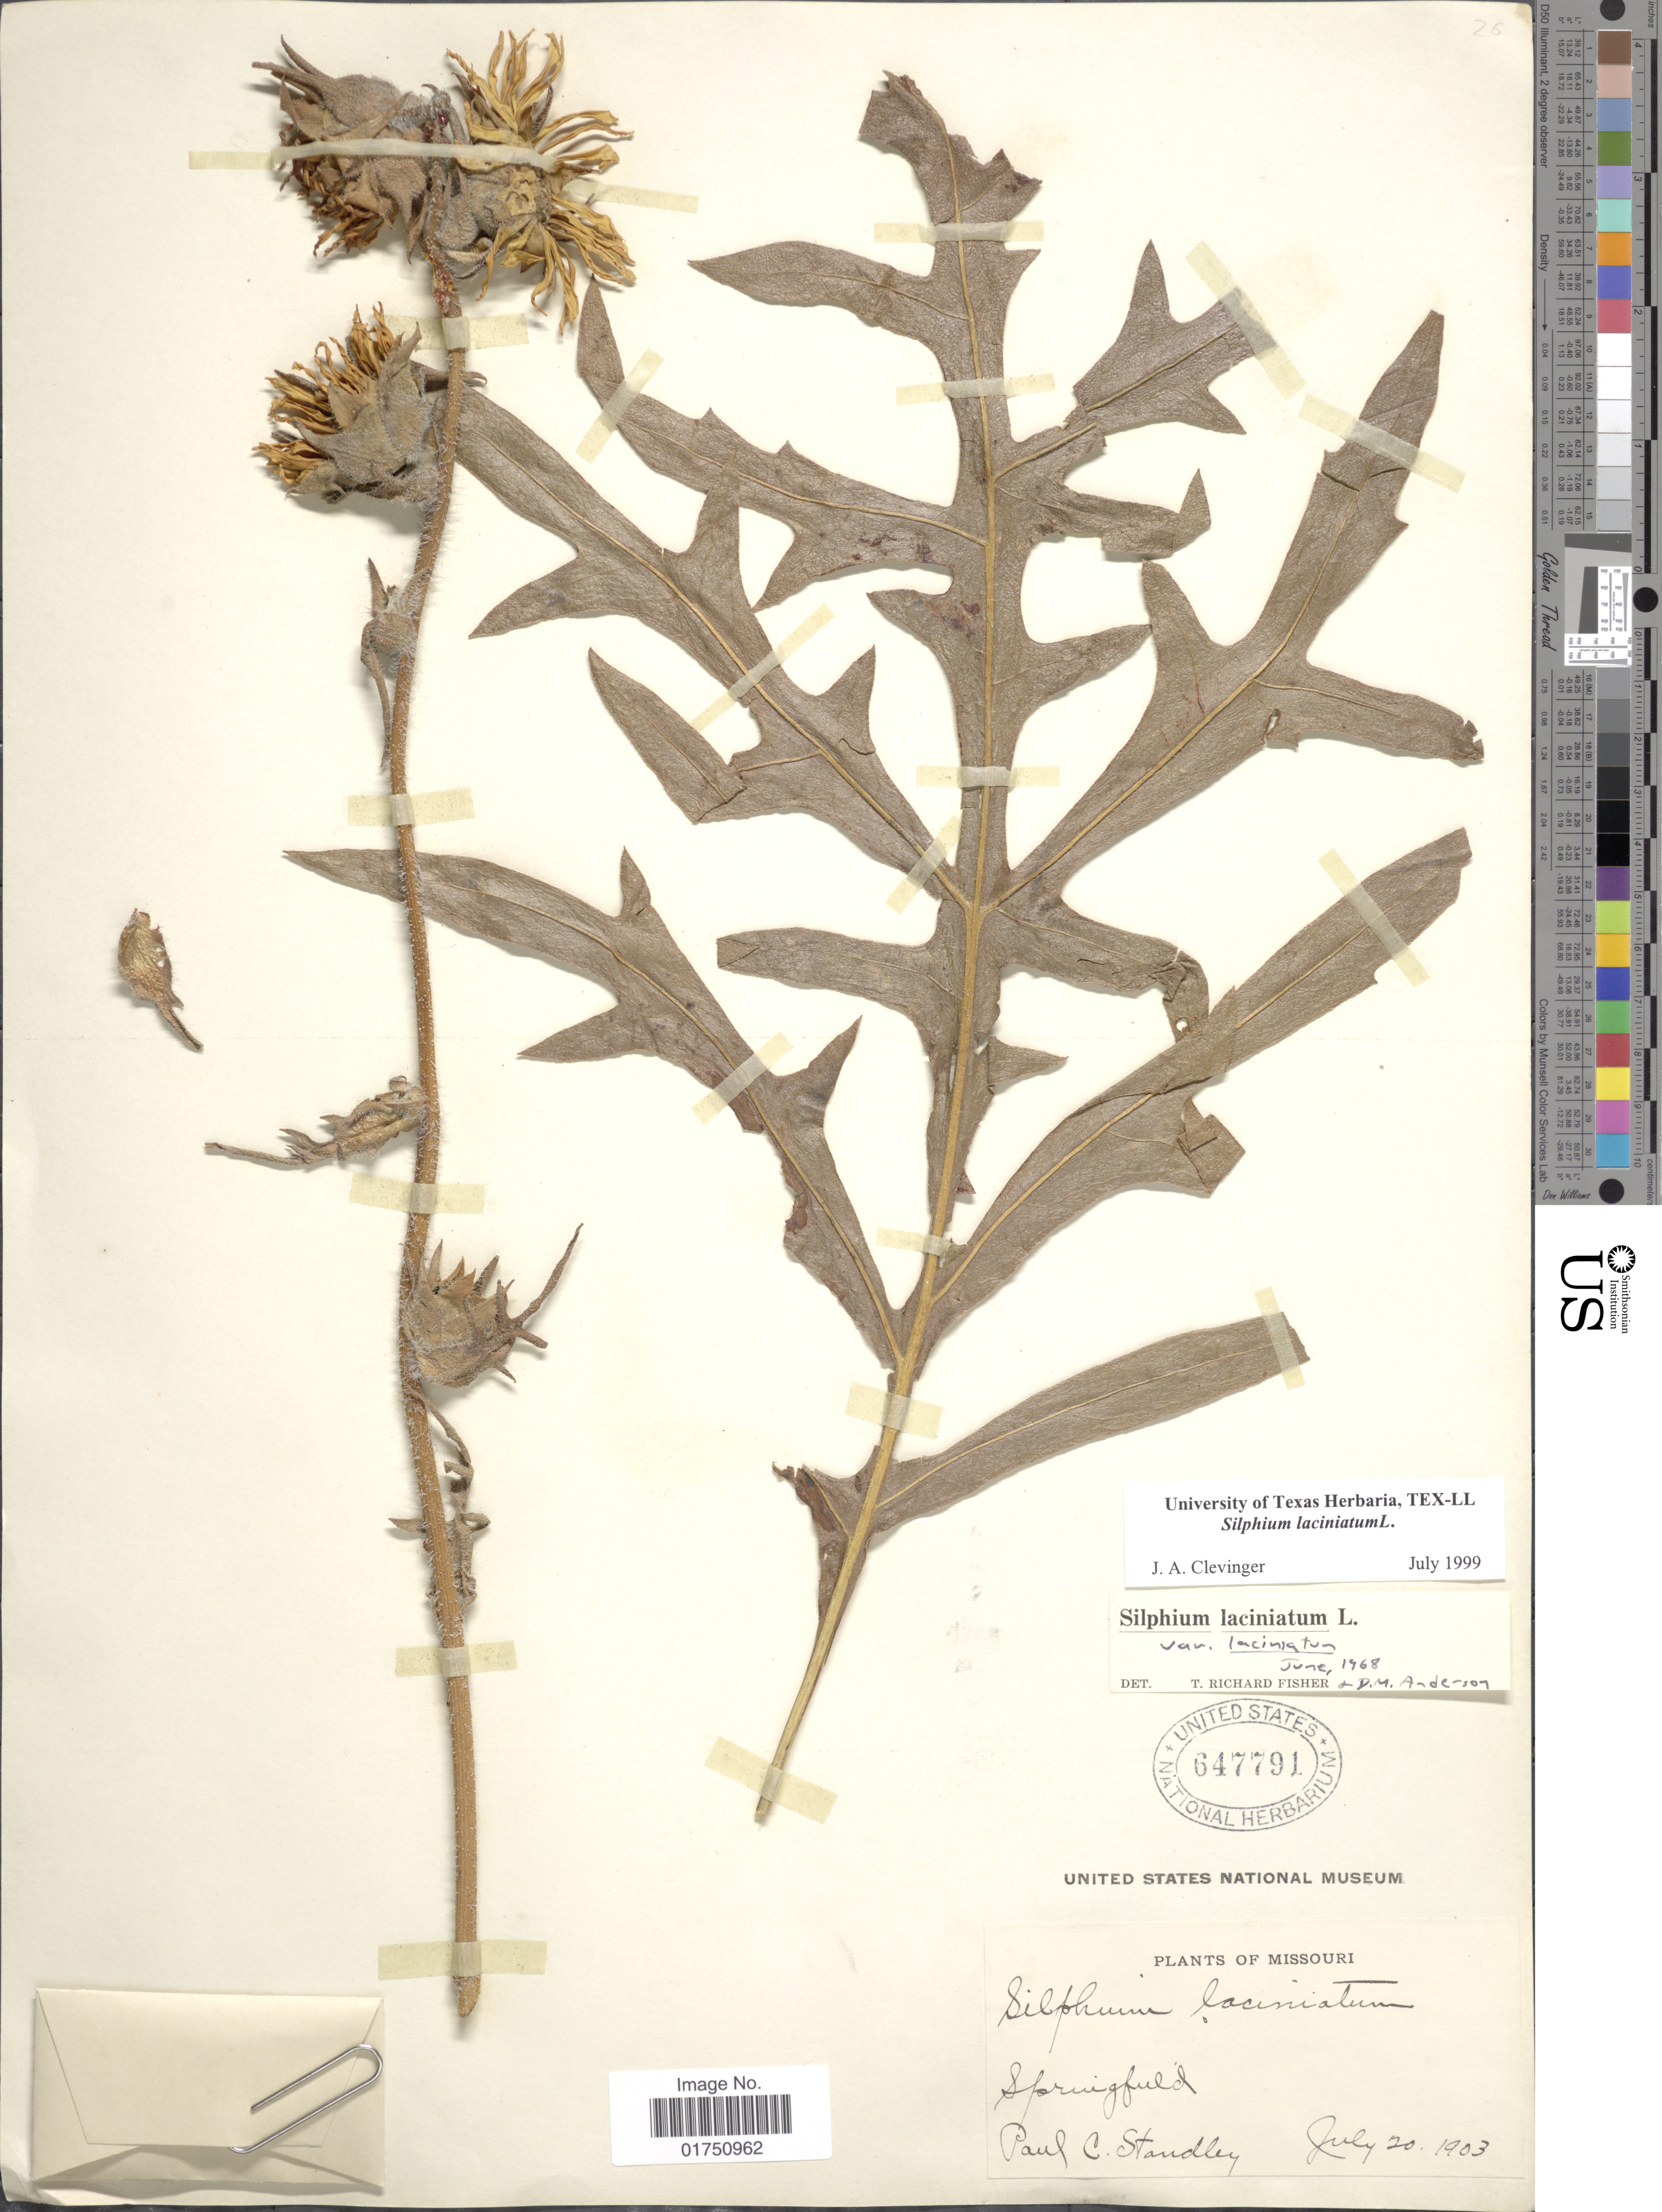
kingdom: Plantae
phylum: Tracheophyta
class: Magnoliopsida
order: Asterales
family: Asteraceae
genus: Silphium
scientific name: Silphium laciniatum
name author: L.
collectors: P. C. Standley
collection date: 1903-07-20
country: United States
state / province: Missouri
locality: Springfield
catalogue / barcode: US 647791